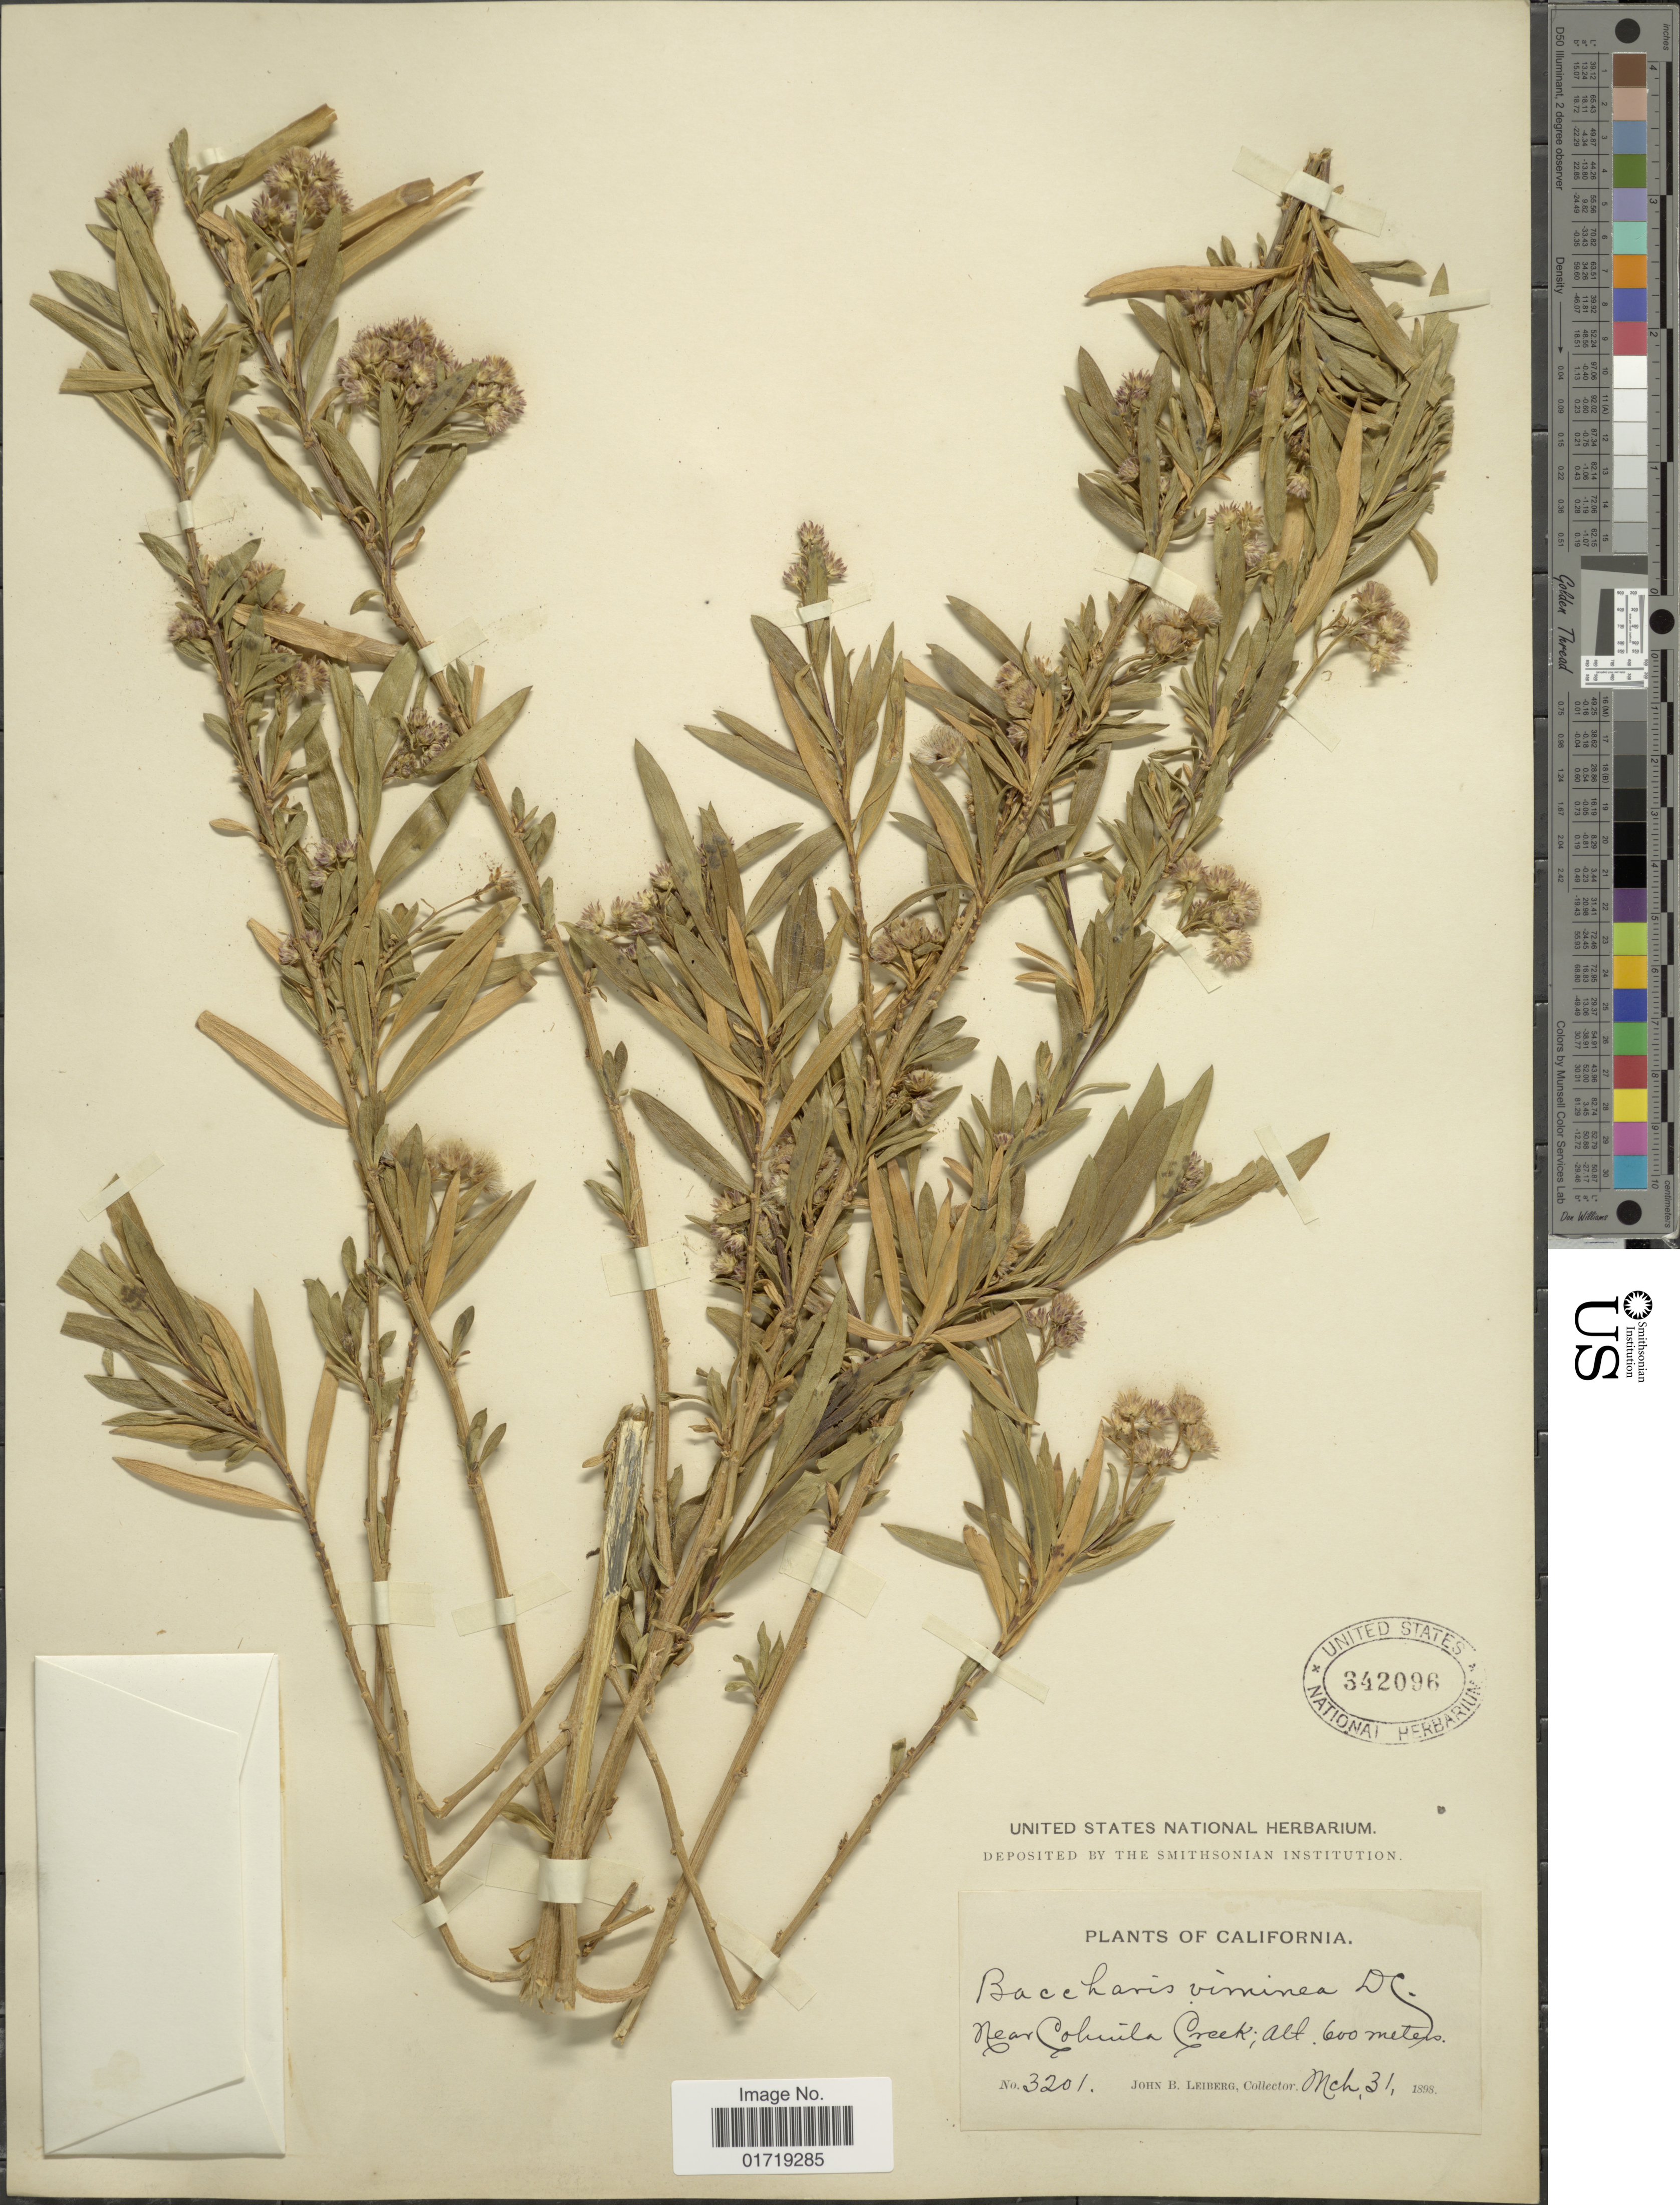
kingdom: Plantae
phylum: Tracheophyta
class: Magnoliopsida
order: Asterales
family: Asteraceae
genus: Baccharis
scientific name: Baccharis viminea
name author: DC.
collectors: J. B. Leiberg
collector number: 3201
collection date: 1898-03-03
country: United States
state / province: California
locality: Near Cohuila Creek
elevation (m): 600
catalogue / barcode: US 342096